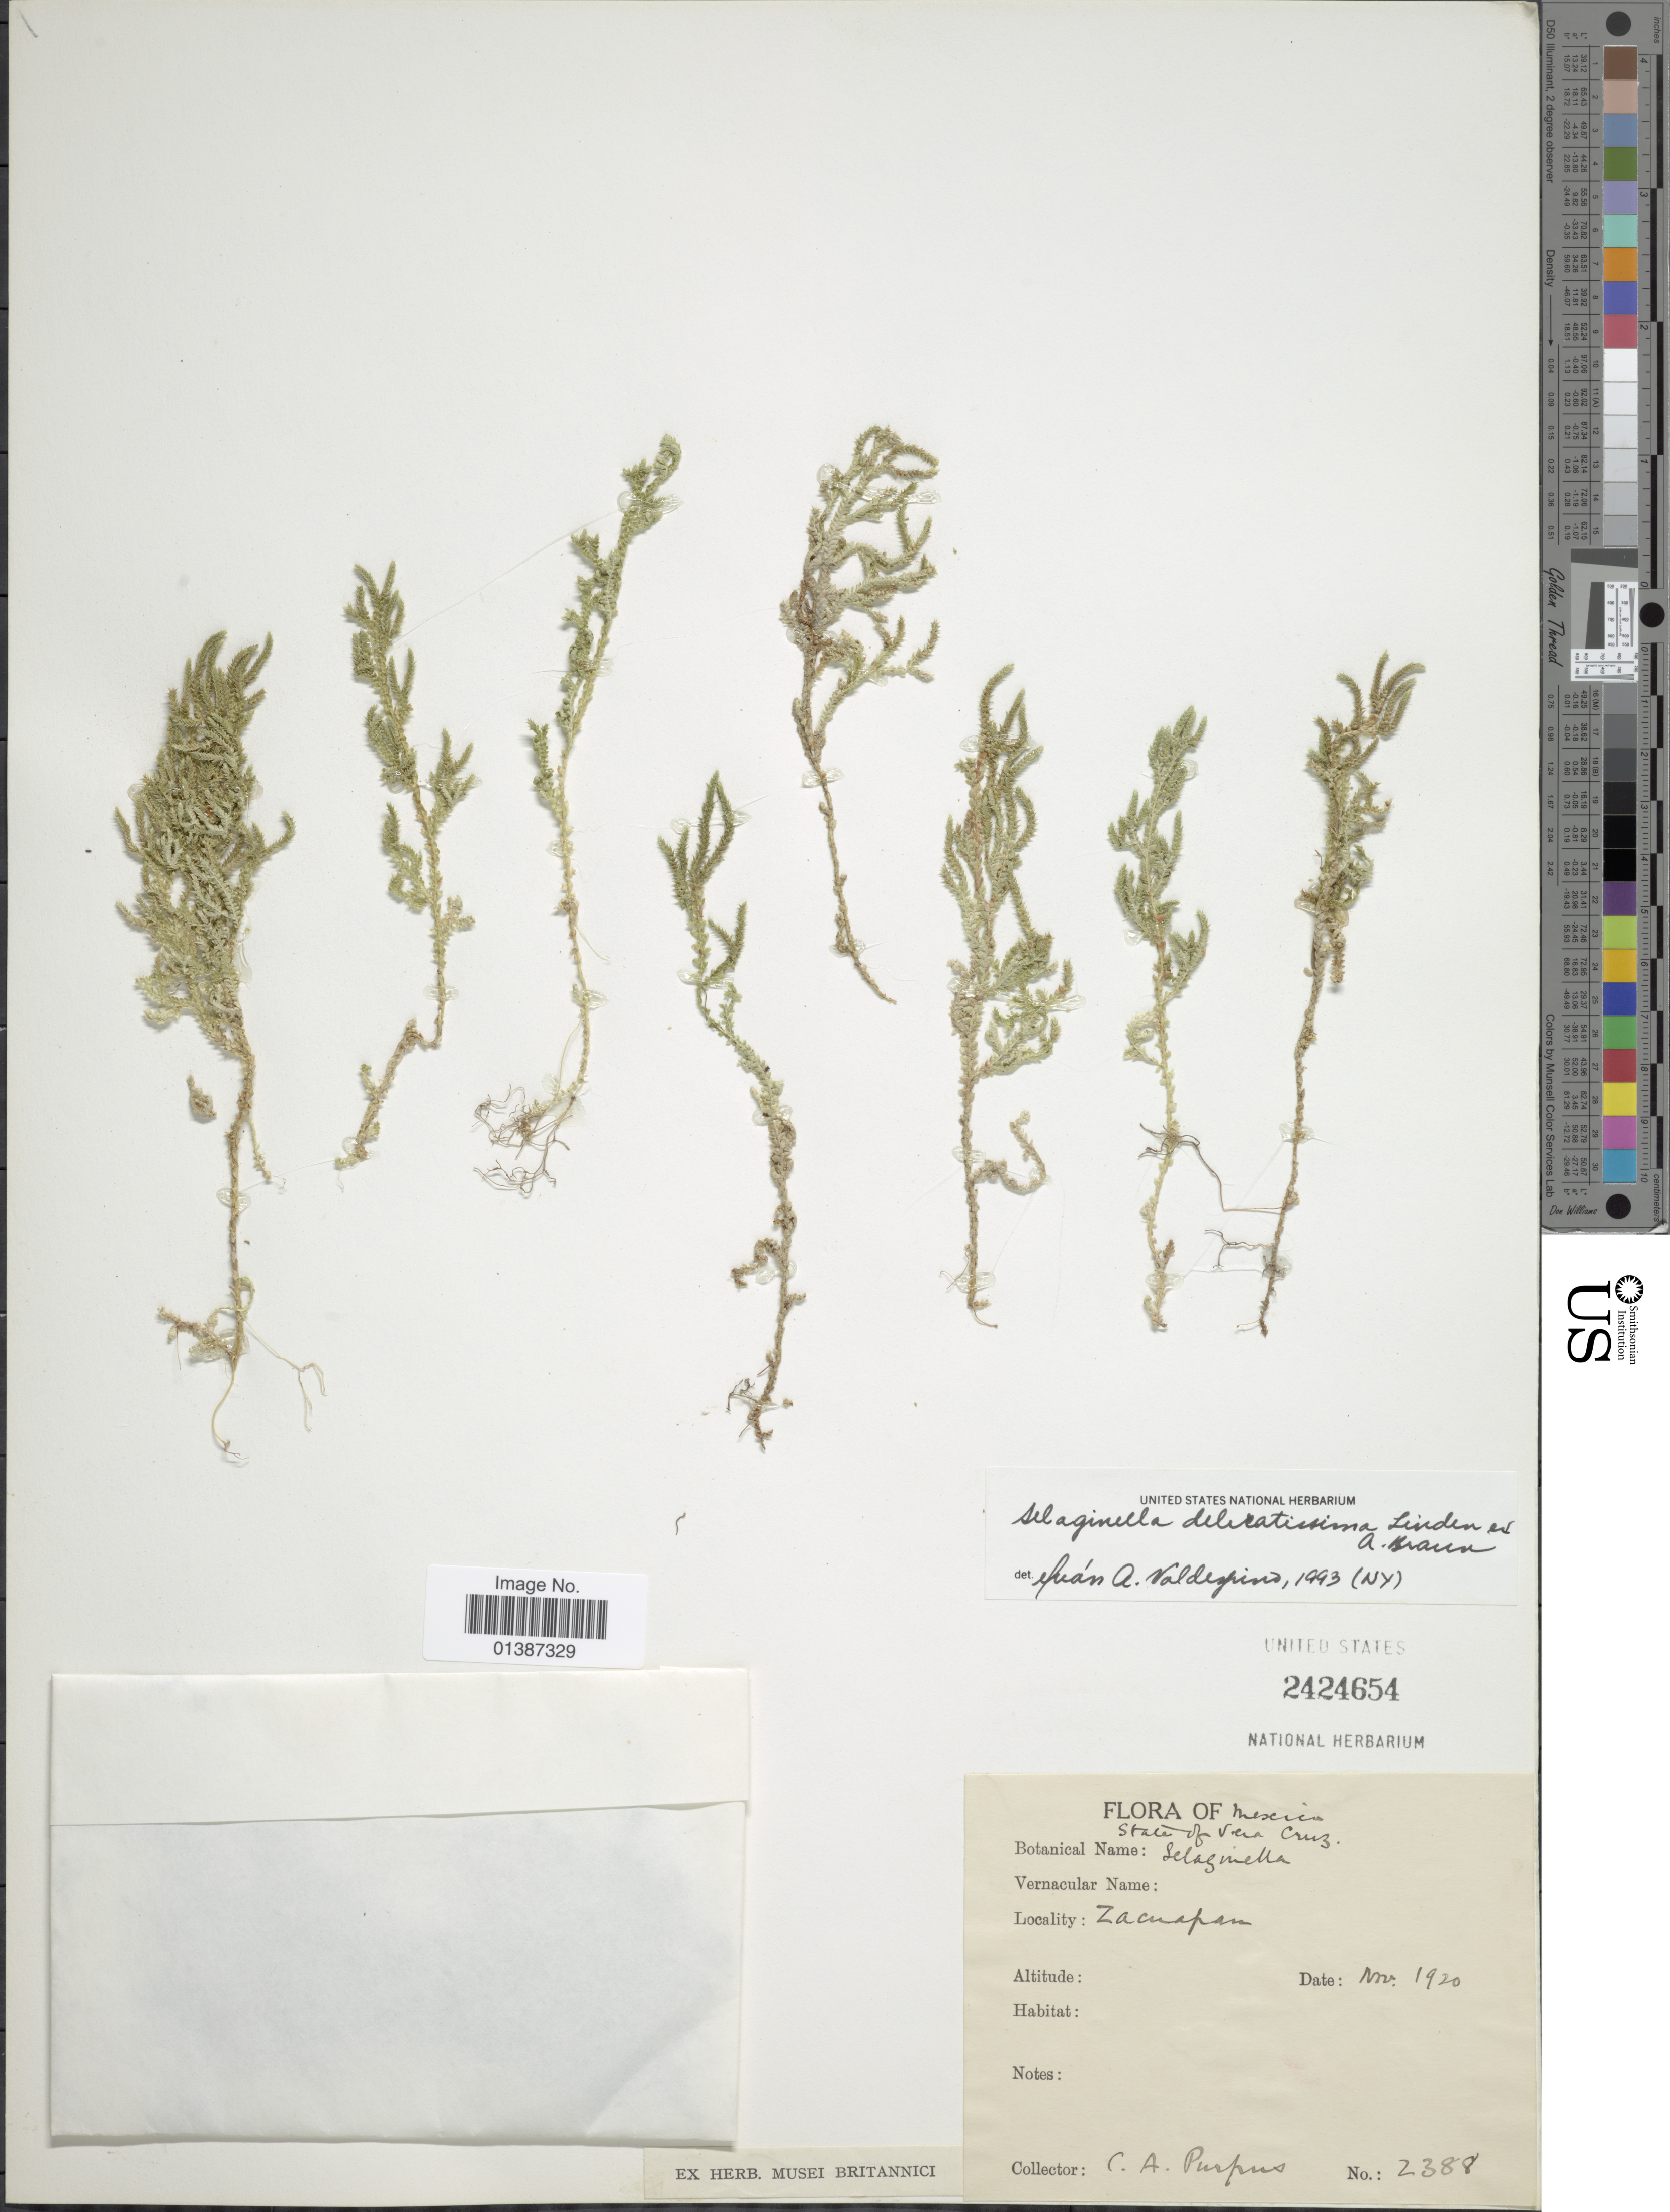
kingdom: Plantae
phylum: Tracheophyta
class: Lycopodiopsida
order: Selaginellales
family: Selaginellaceae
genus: Selaginella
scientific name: Selaginella delicatissima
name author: Linden ex A. Braun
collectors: C. A. Purpus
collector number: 2388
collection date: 1920-11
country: Mexico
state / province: Veracruz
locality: State of Vera Cruz, Zacuapan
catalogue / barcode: US 2424654